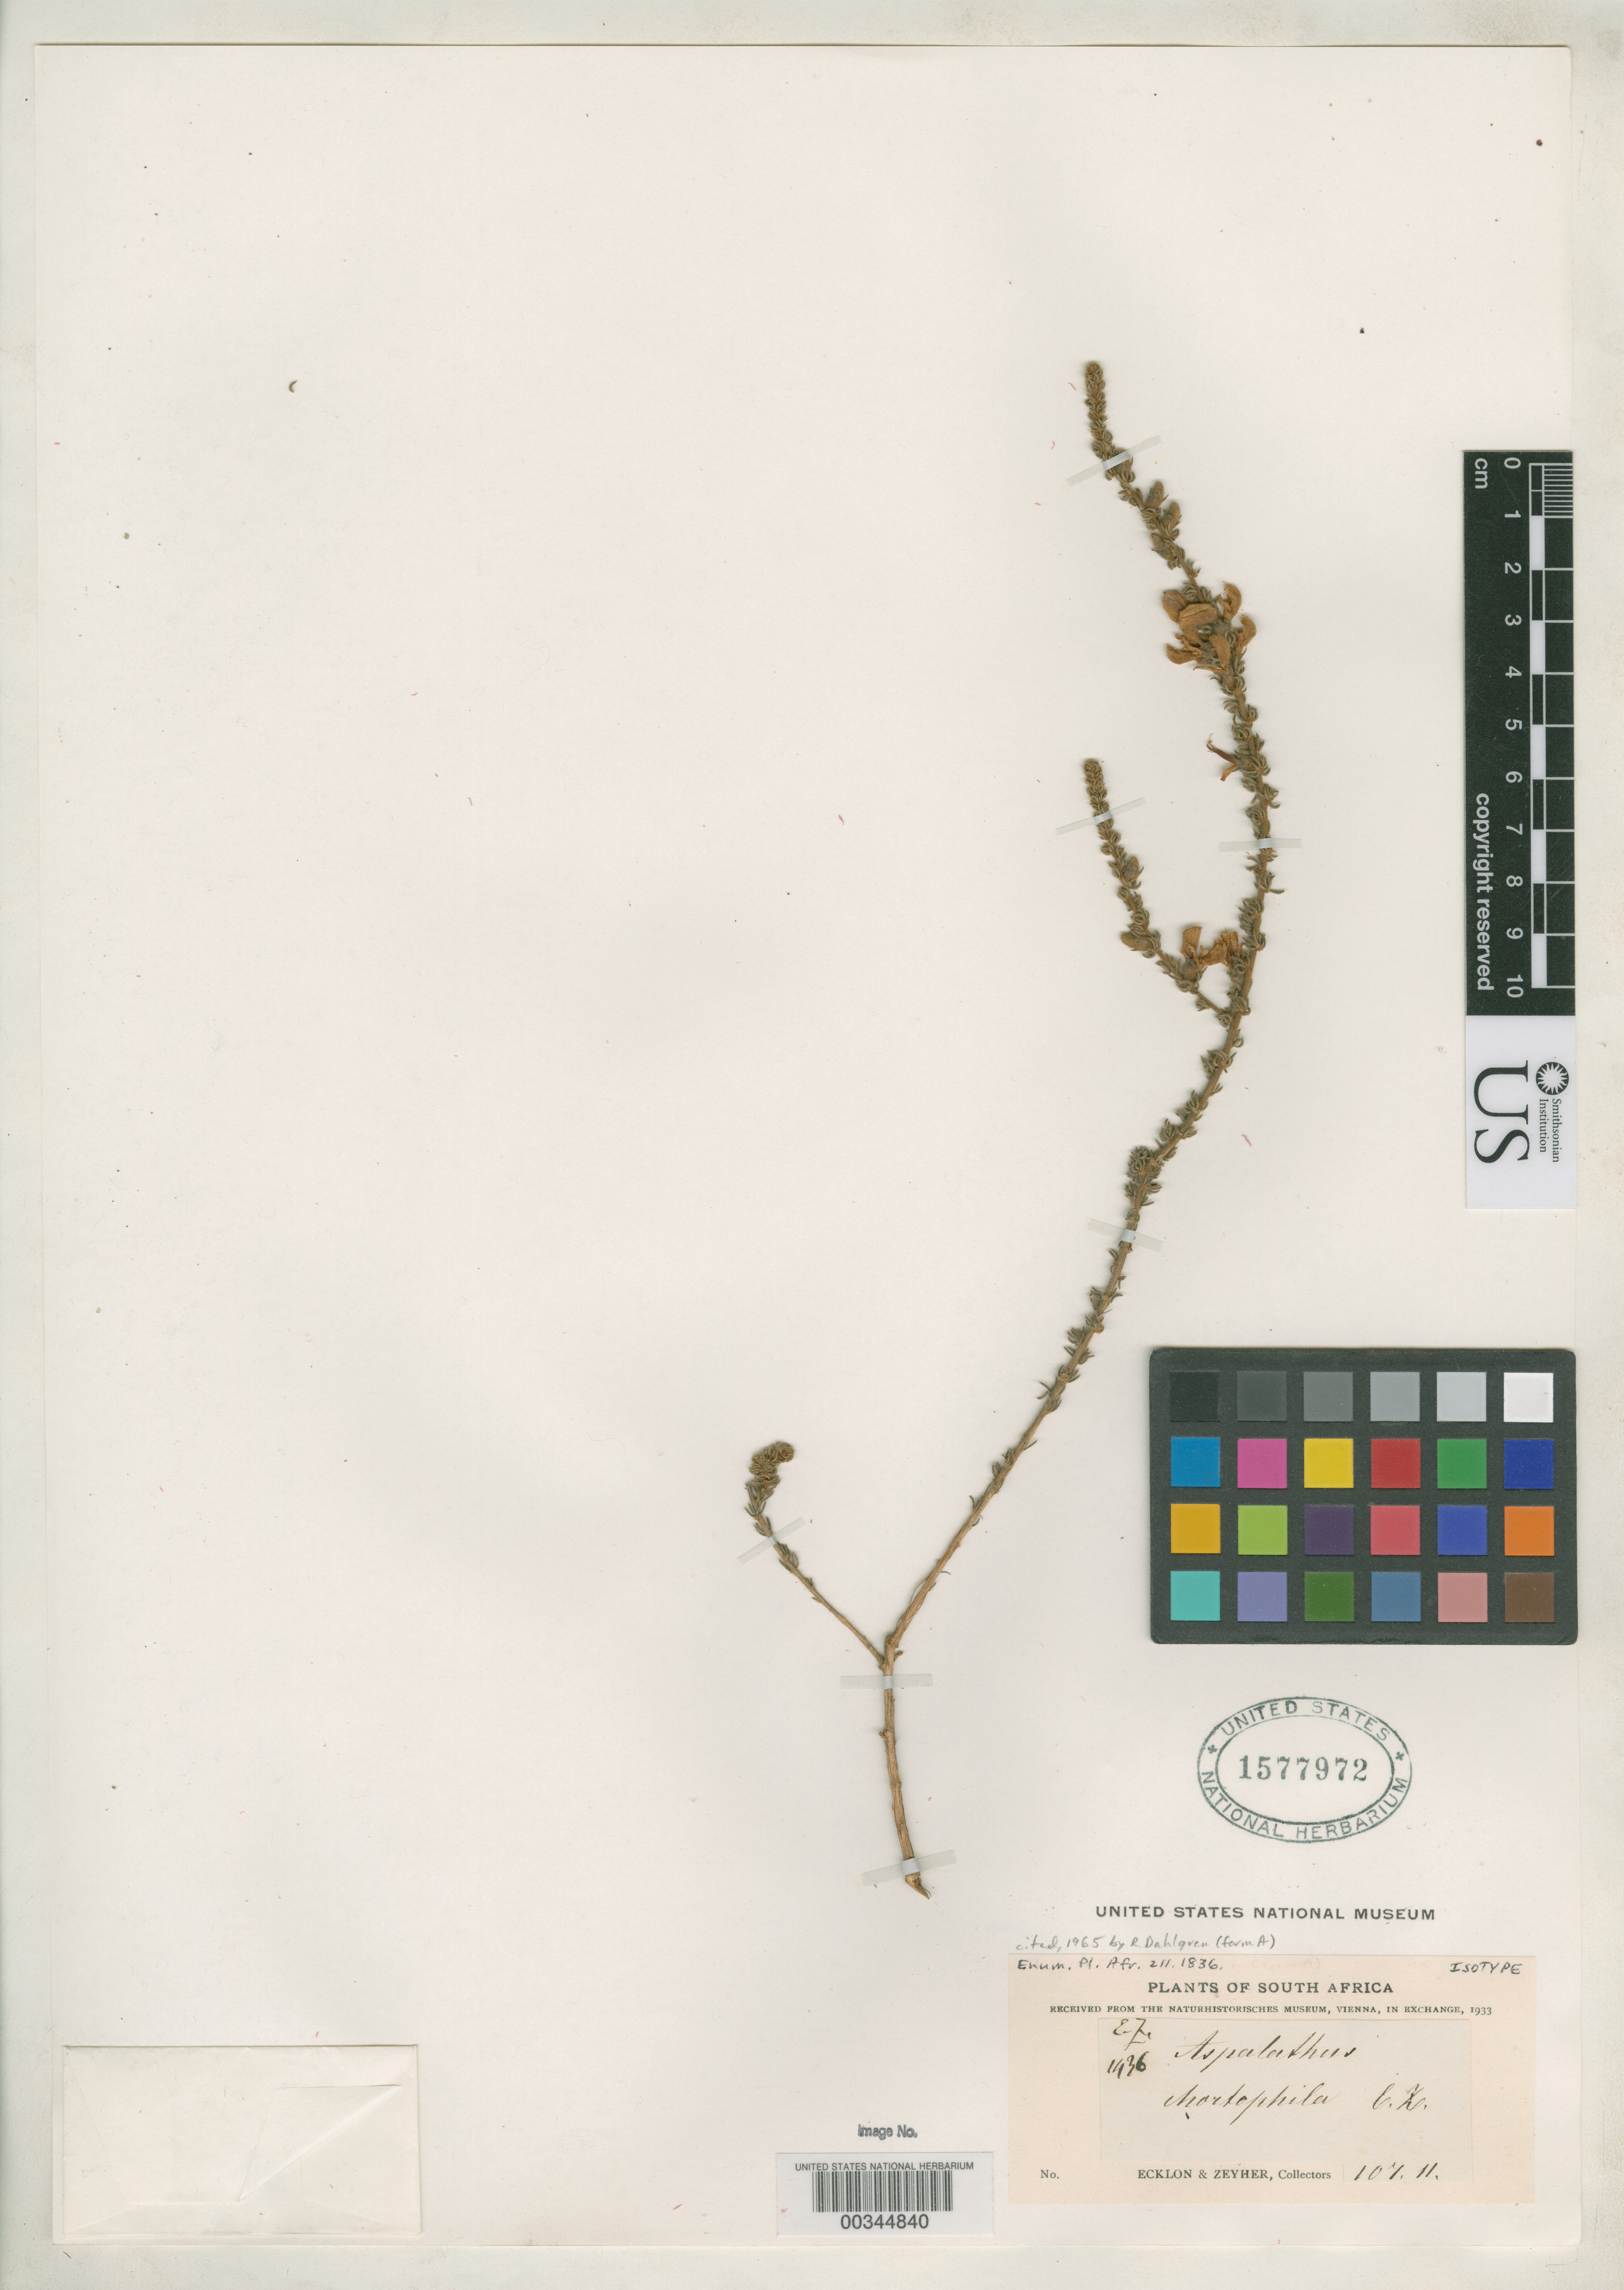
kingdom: Plantae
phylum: Tracheophyta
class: Magnoliopsida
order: Fabales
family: Fabaceae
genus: Aspalathus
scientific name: Aspalathus chortophila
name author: Eckl. & Zeyh.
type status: Isotype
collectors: C. F. Ecklon & C. Zeyher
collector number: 1436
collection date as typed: Oct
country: South Africa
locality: "bosjesmans et Karregativier", Albany.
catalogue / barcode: US 1577972